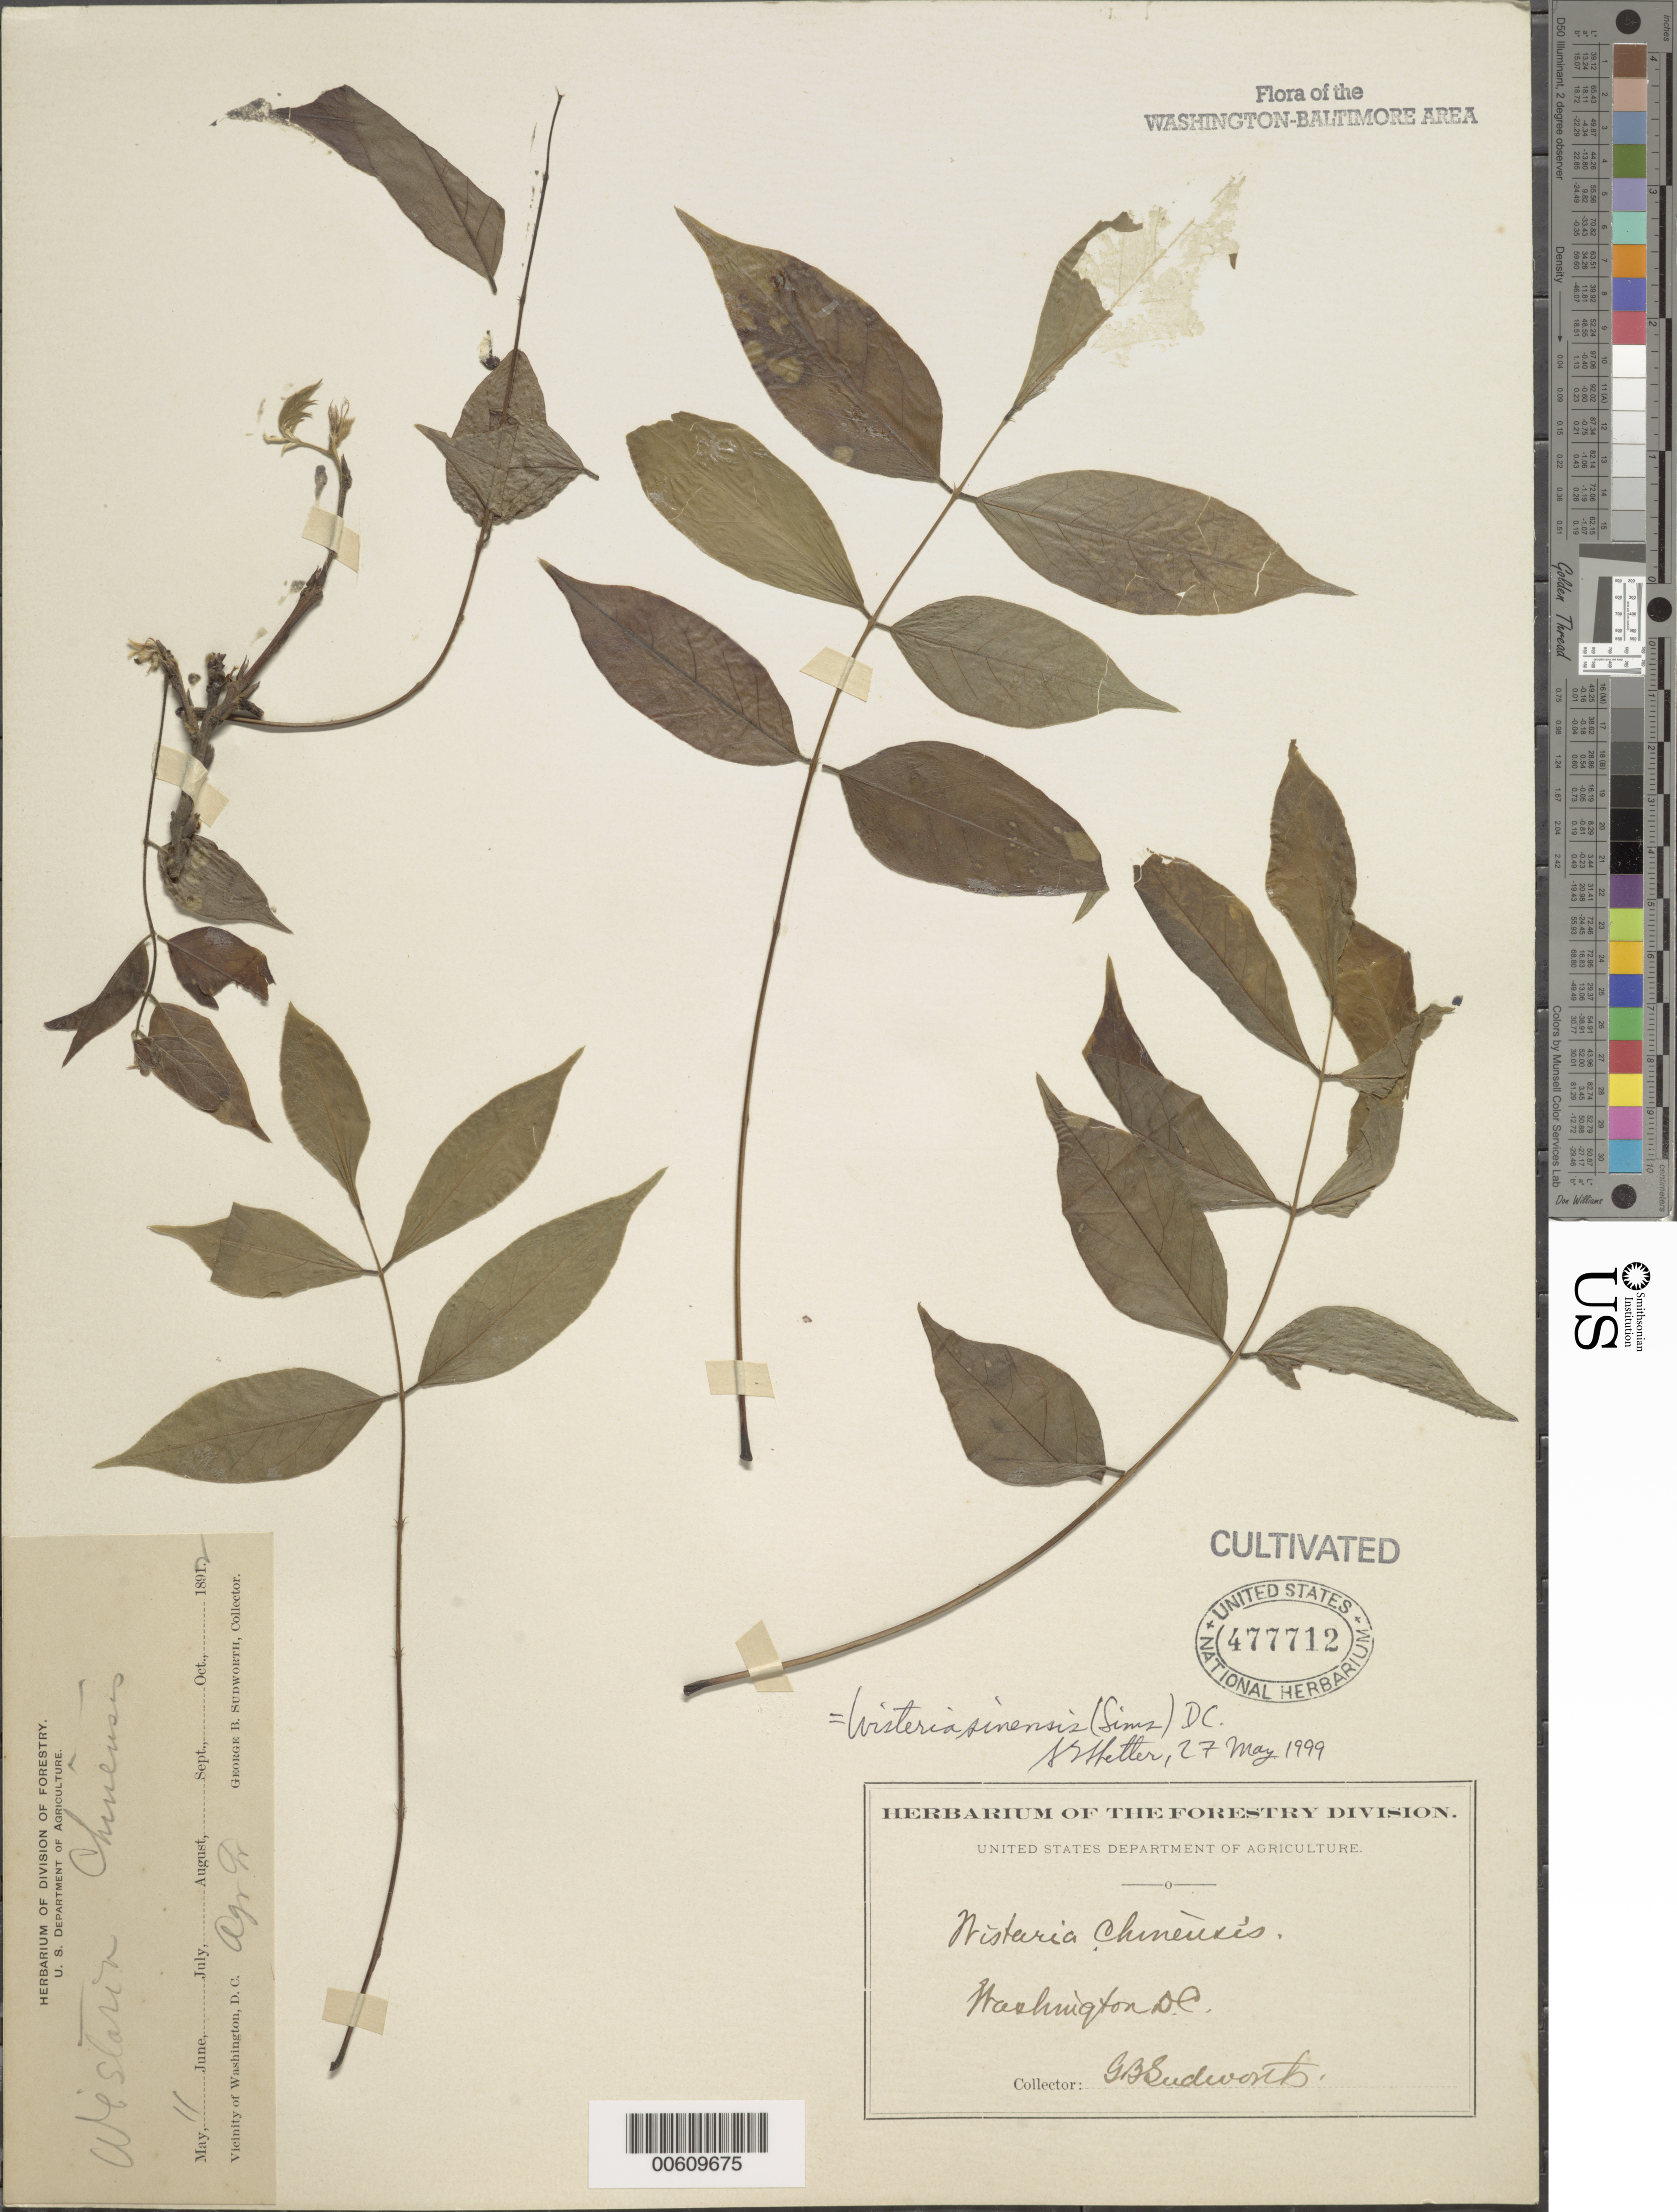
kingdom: Plantae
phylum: Tracheophyta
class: Magnoliopsida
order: Fabales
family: Fabaceae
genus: Wisteria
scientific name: Wisteria sinensis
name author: (Sims) DC.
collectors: G. B. Sudworth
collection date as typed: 11 May 1892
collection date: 1892-05-11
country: United States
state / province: District of Columbia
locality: Washington, D.C., Agricultural grounds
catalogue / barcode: US 477712